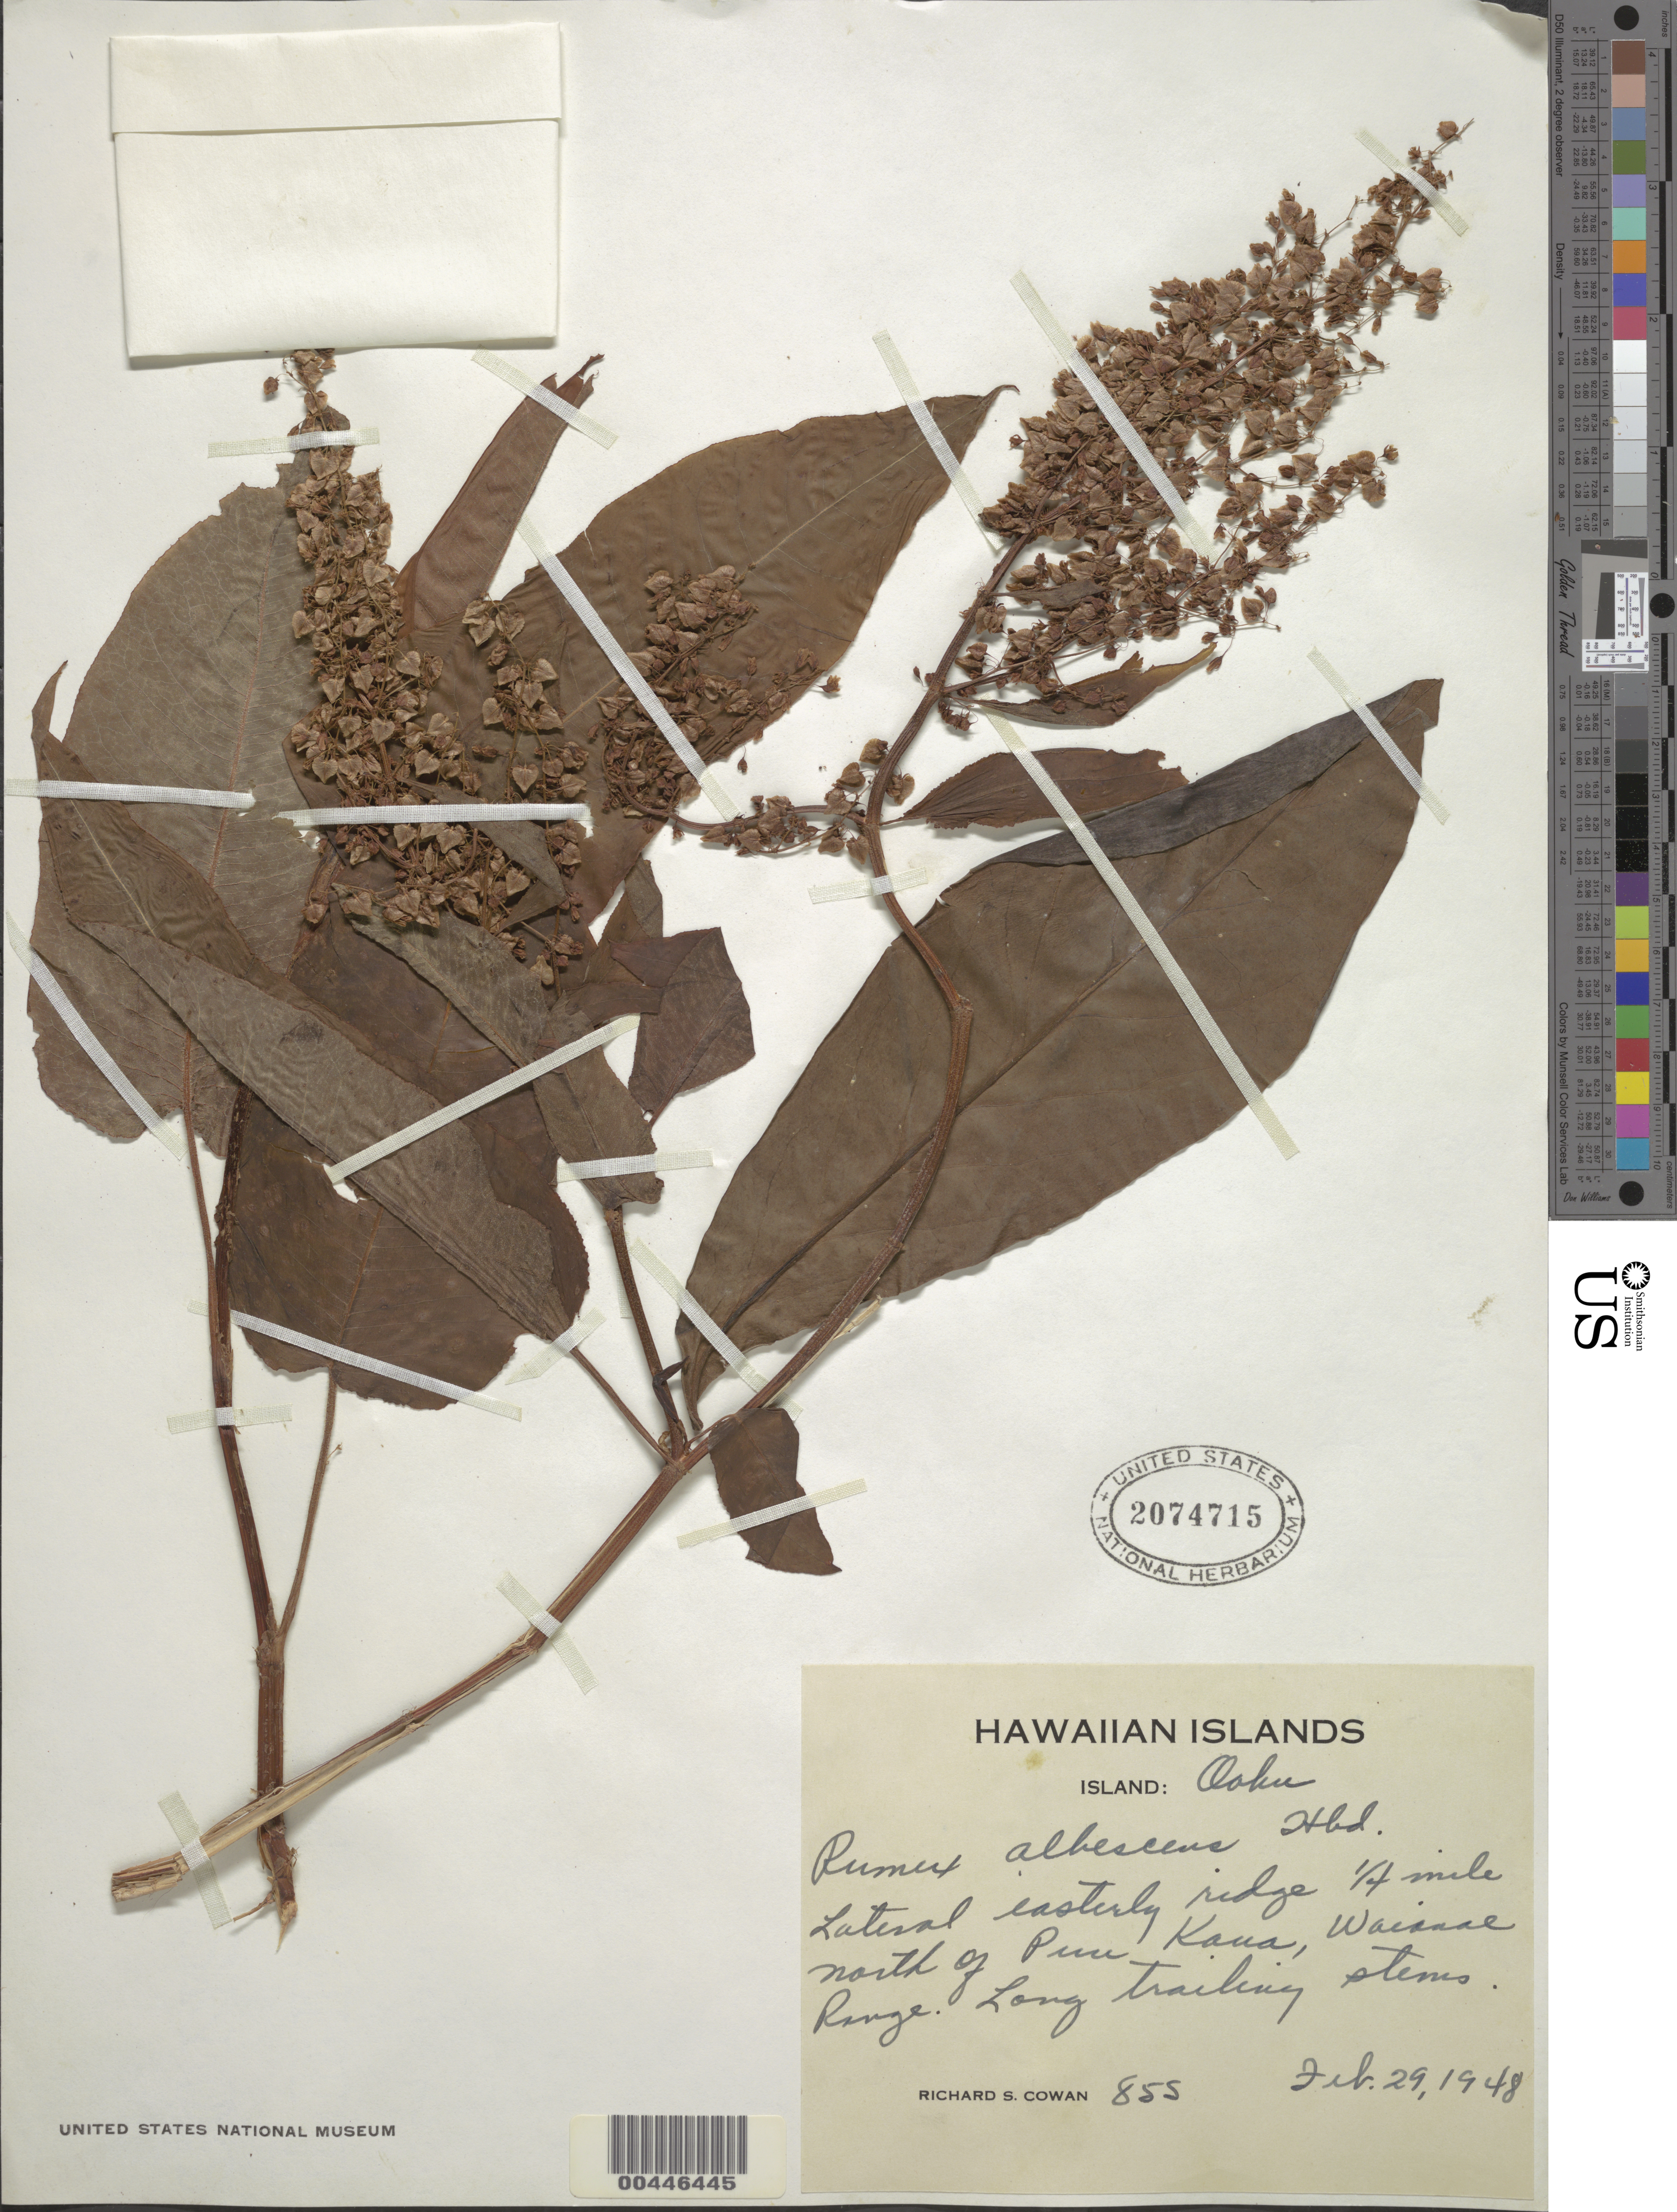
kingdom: Plantae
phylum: Tracheophyta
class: Magnoliopsida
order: Caryophyllales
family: Polygonaceae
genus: Rumex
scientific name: Rumex albescens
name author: Hillebr.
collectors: R. S. Cowan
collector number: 855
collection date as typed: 29 Feb 1948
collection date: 1948-02-29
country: United States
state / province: Hawaii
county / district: Honolulu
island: Oahu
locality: Lateral E ridge .25 mi N of Puu Kaua, Waianae Range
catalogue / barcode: US 2074715